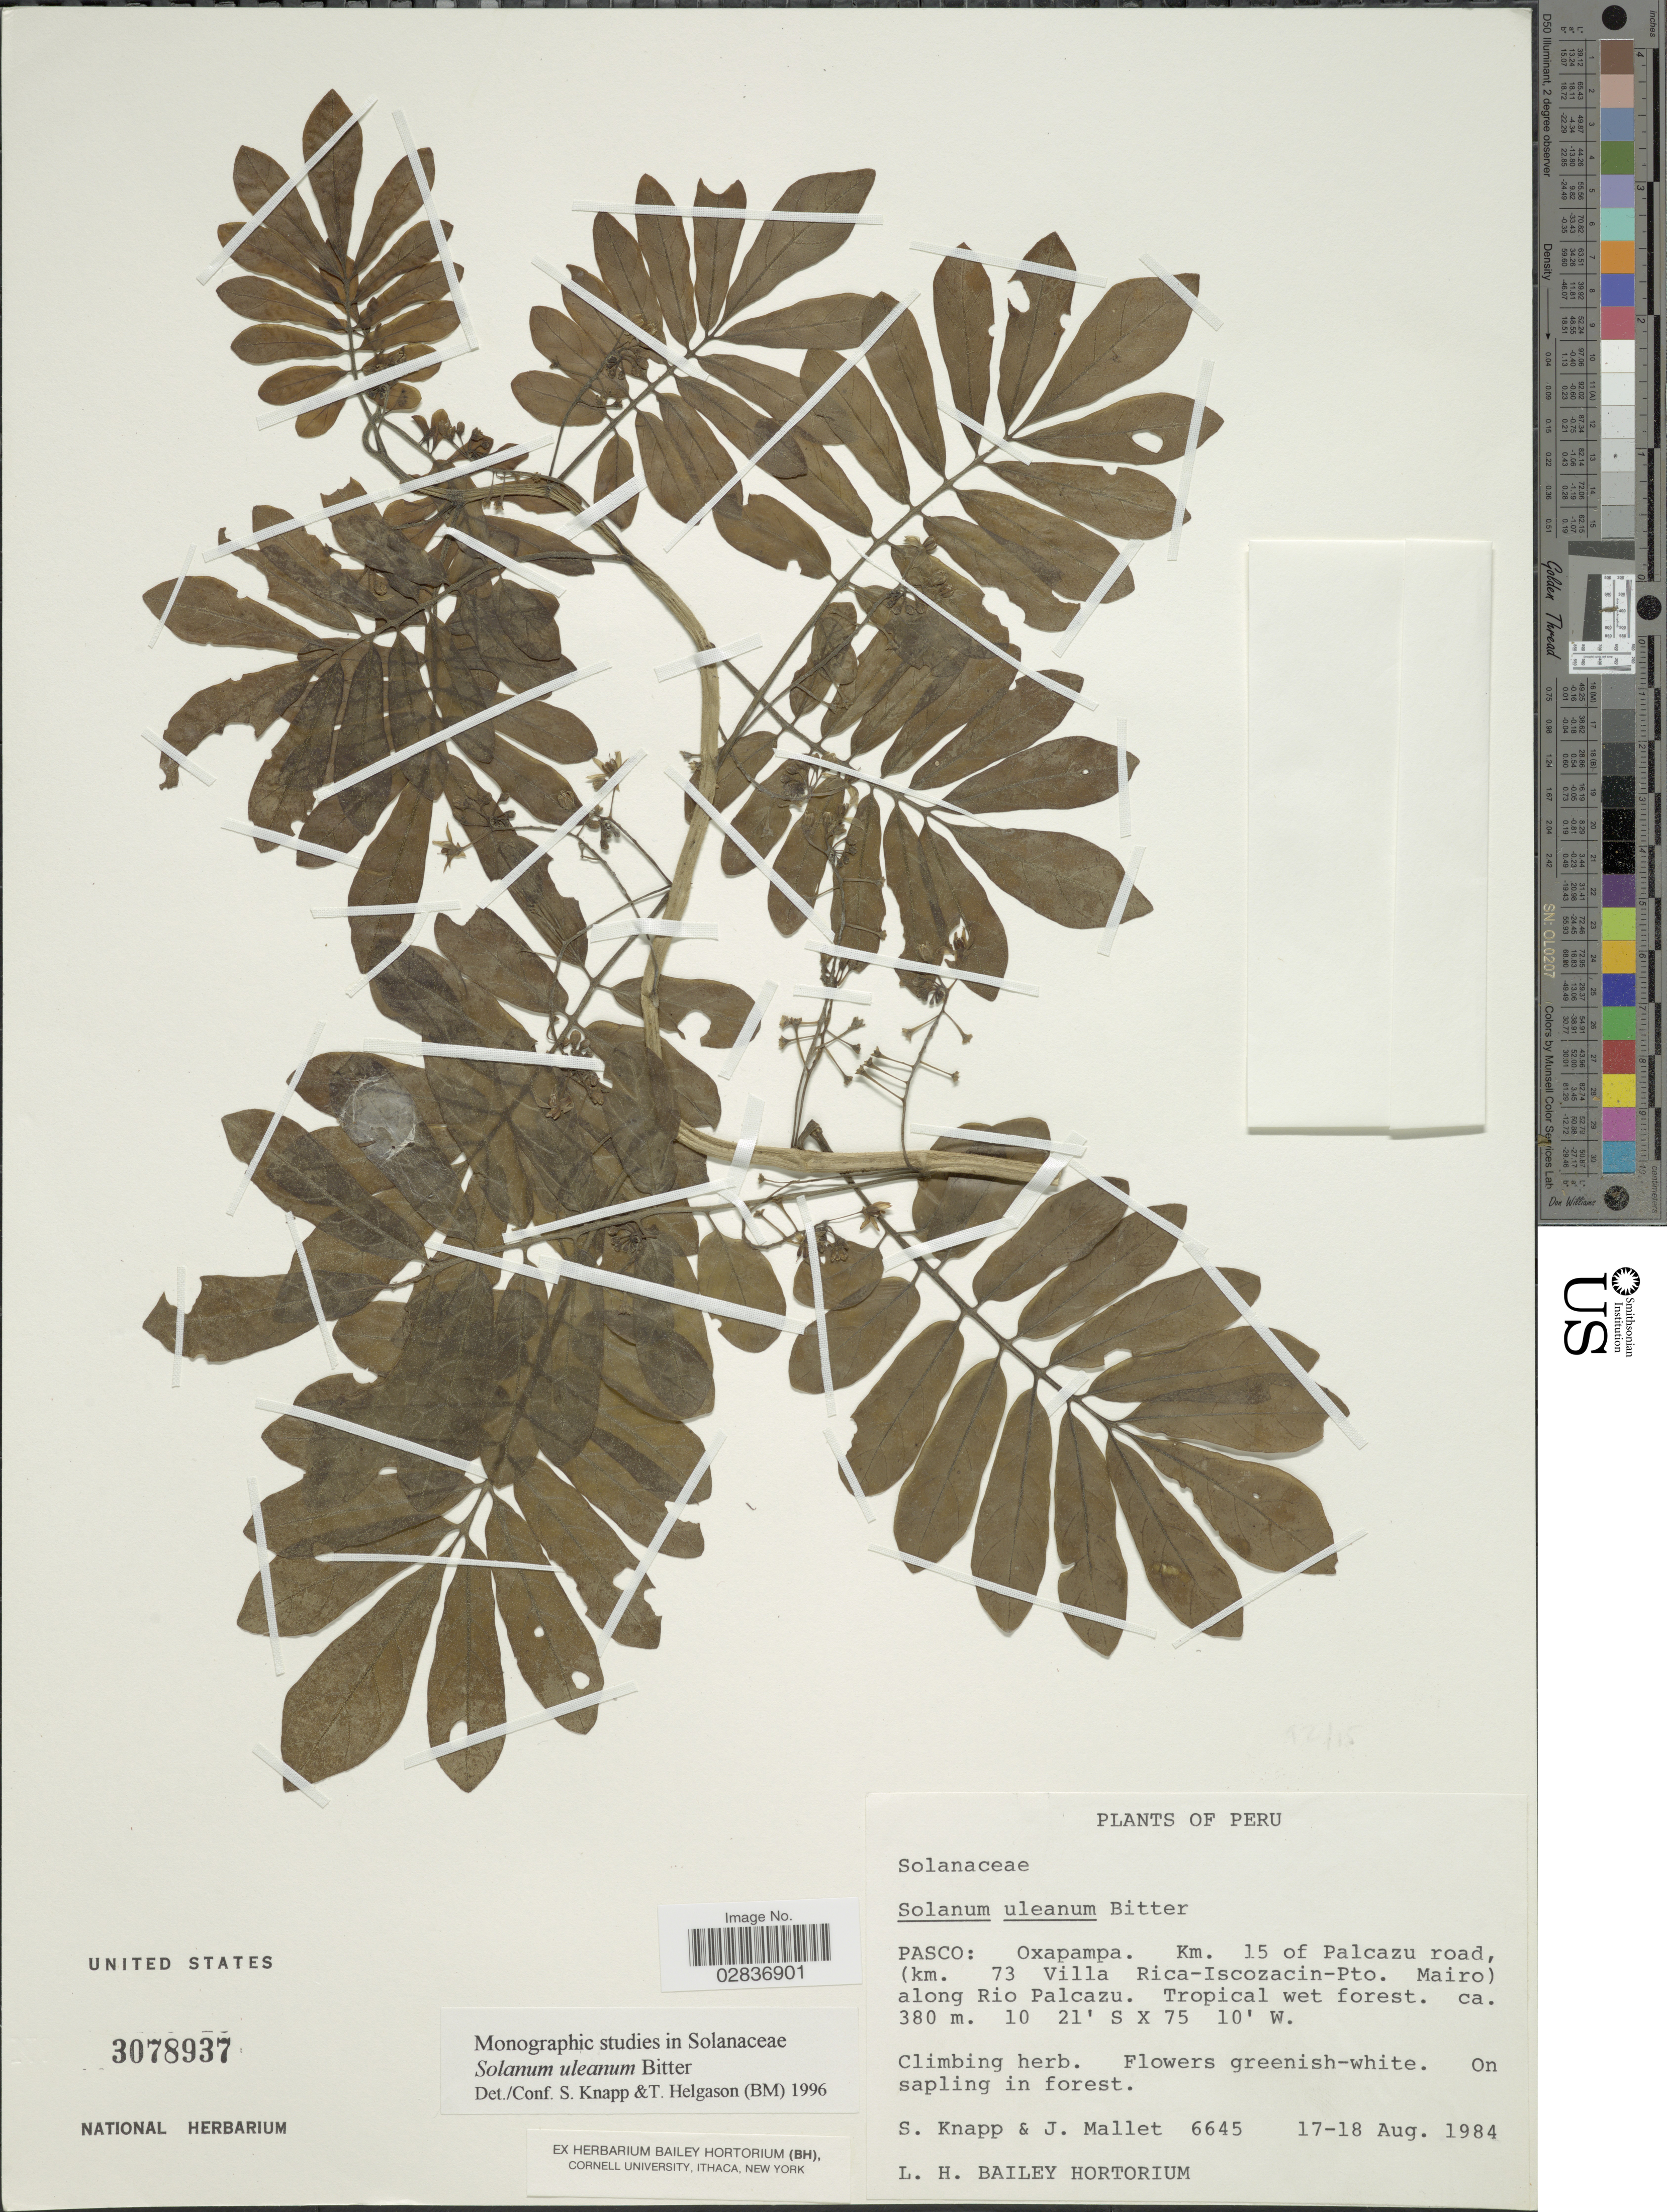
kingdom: Plantae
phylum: Tracheophyta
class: Magnoliopsida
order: Solanales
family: Solanaceae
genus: Solanum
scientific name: Solanum uleanum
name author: Bitter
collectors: S. Knapp & J. Mallet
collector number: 6645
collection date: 1984-08-17/1984-08-18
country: Peru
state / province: Pasco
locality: Oxapampa. Km. 15 of Palcazu road, (km. 73 Villa Rica-Iscozacin-Pto. Mairo) along Rio Palcazu.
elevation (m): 380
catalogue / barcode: US 3078937